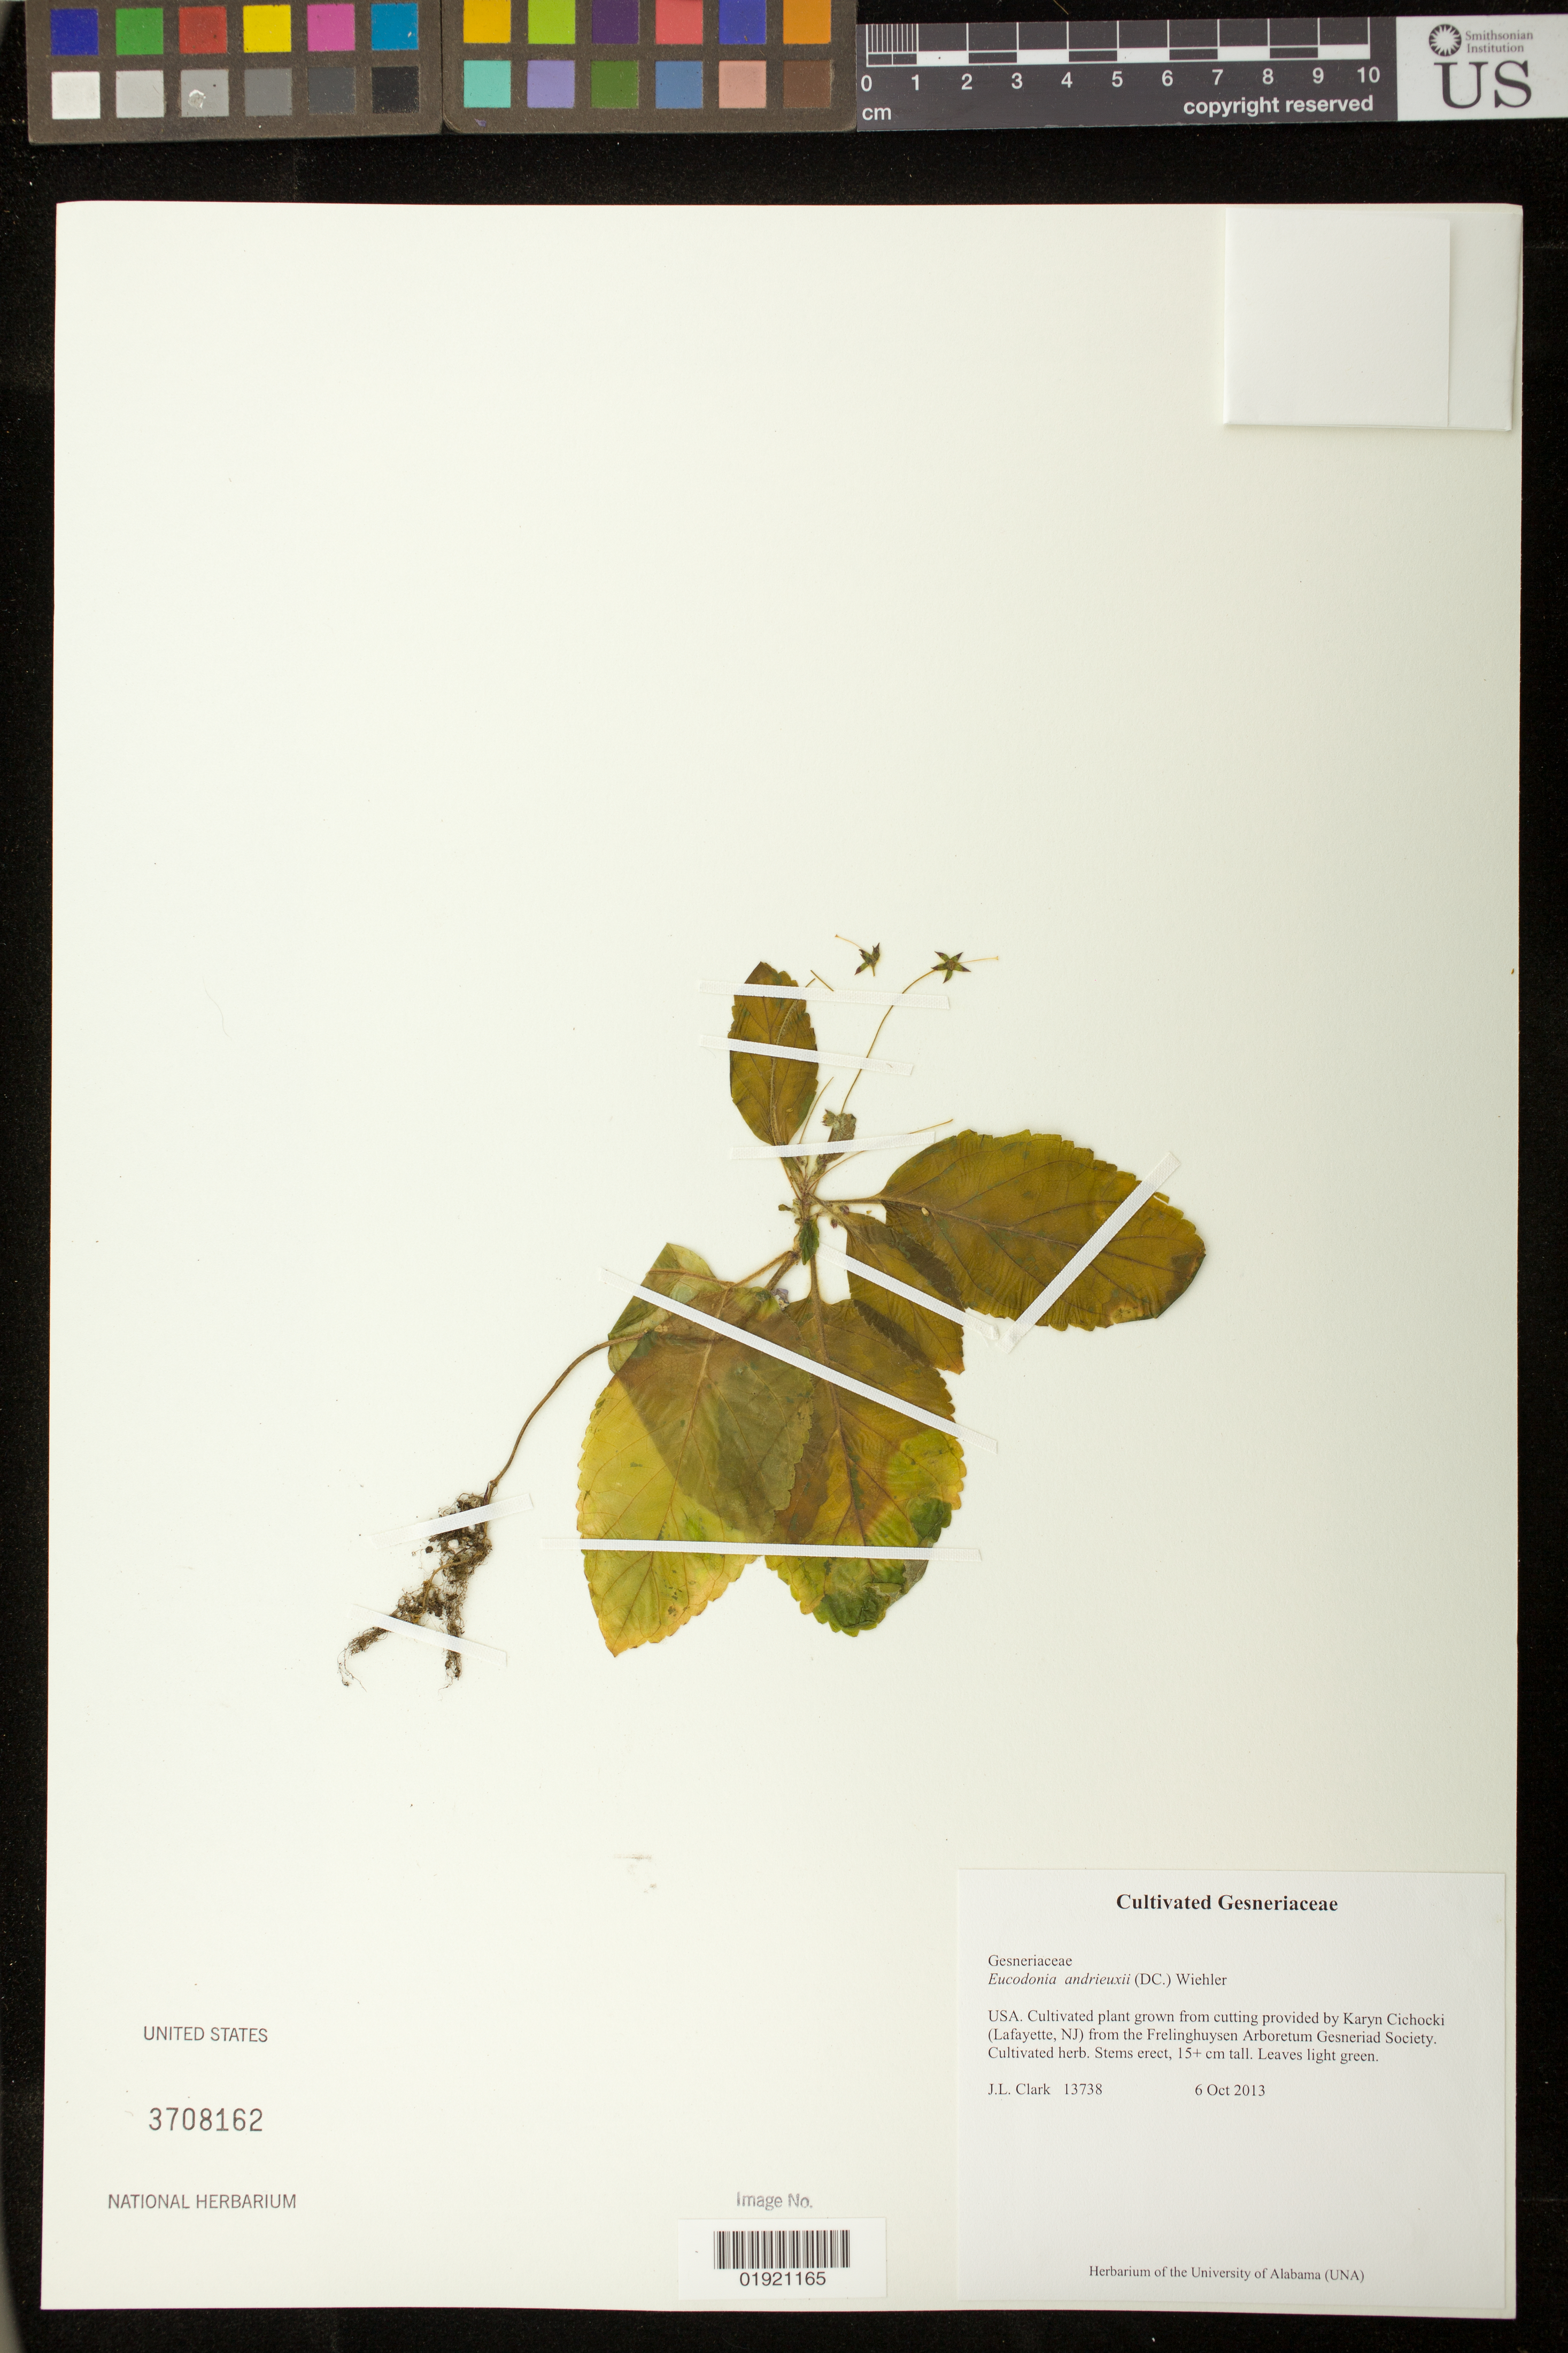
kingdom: Plantae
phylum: Tracheophyta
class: Magnoliopsida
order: Lamiales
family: Gesneriaceae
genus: Eucodonia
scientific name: Eucodonia andrieuxii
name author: (DC.) Wiehler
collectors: J. L. Clark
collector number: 13738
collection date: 2013-10-06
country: United States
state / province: New Jersey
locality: Cultivated plant grown from cutting provided by karyn Cichocki (Lafayette, NJ) from the Frelinghuysen Arboretum Gesneriad Society.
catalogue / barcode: US 3708162